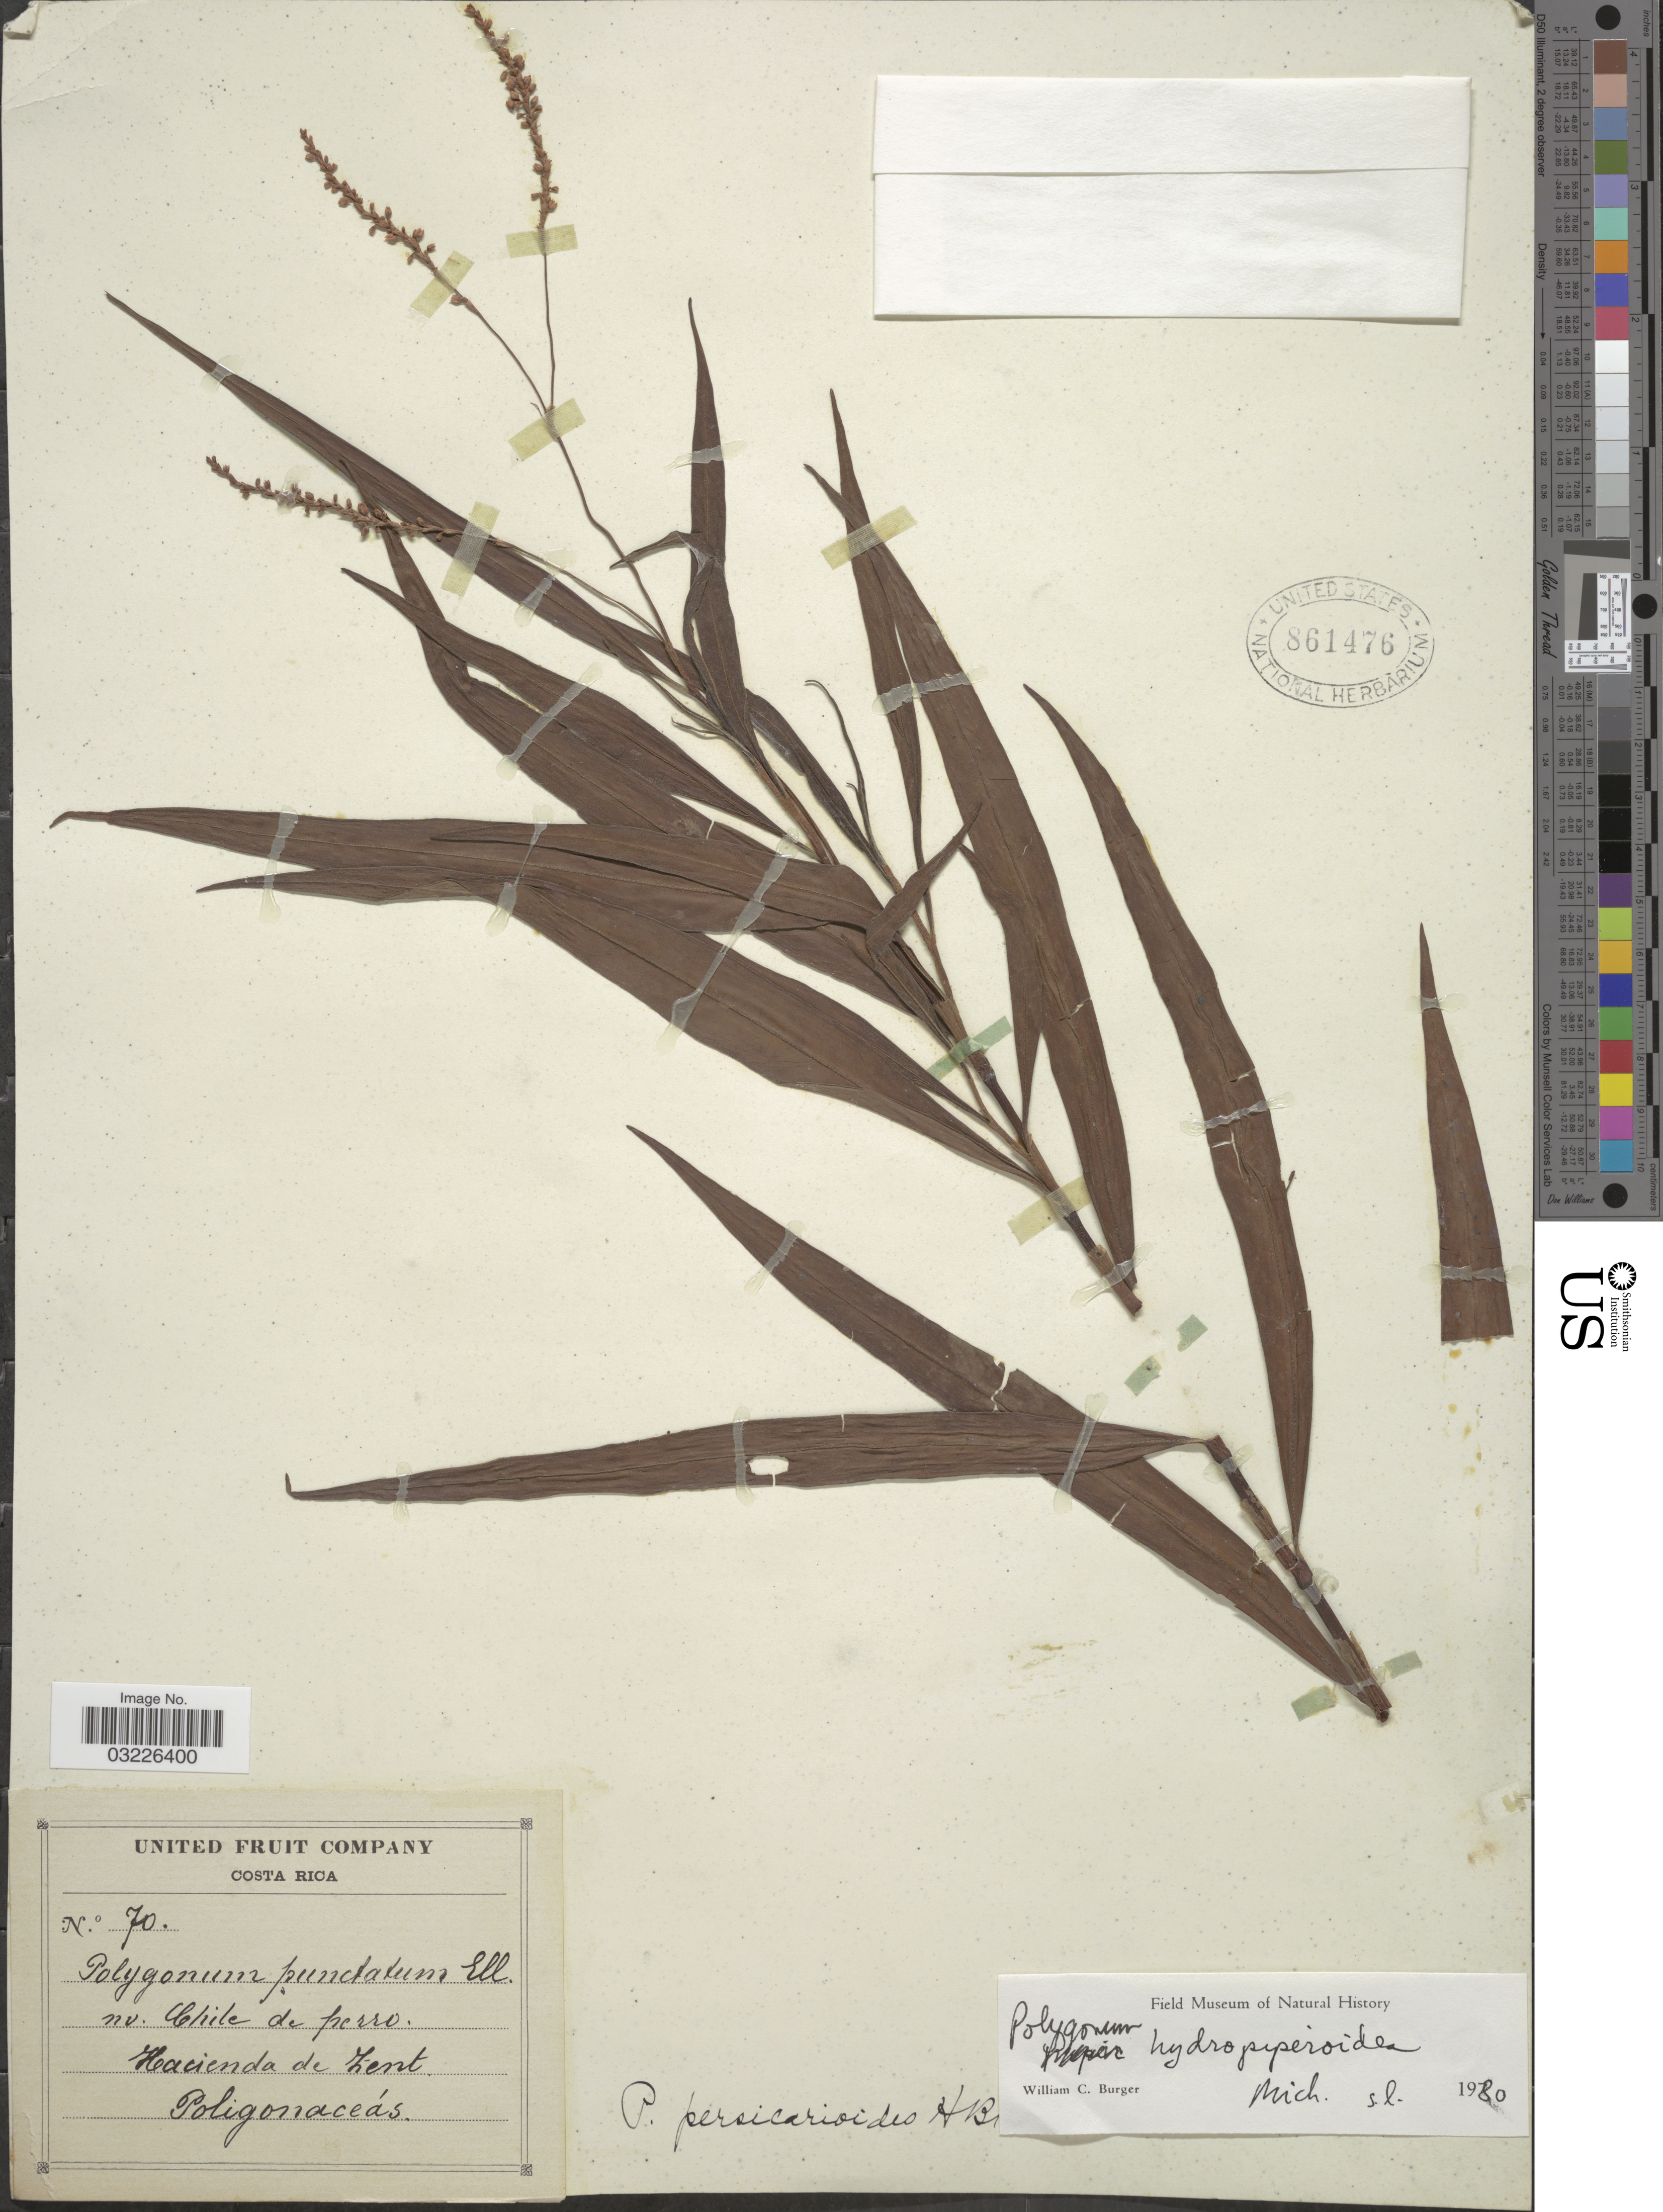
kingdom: Plantae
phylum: Tracheophyta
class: Magnoliopsida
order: Caryophyllales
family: Polygonaceae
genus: Polygonum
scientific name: Polygonum hydropiperoides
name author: Michx.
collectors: United Fruit Company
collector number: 70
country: Costa Rica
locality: Hacienda de Zent.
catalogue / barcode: US 861476